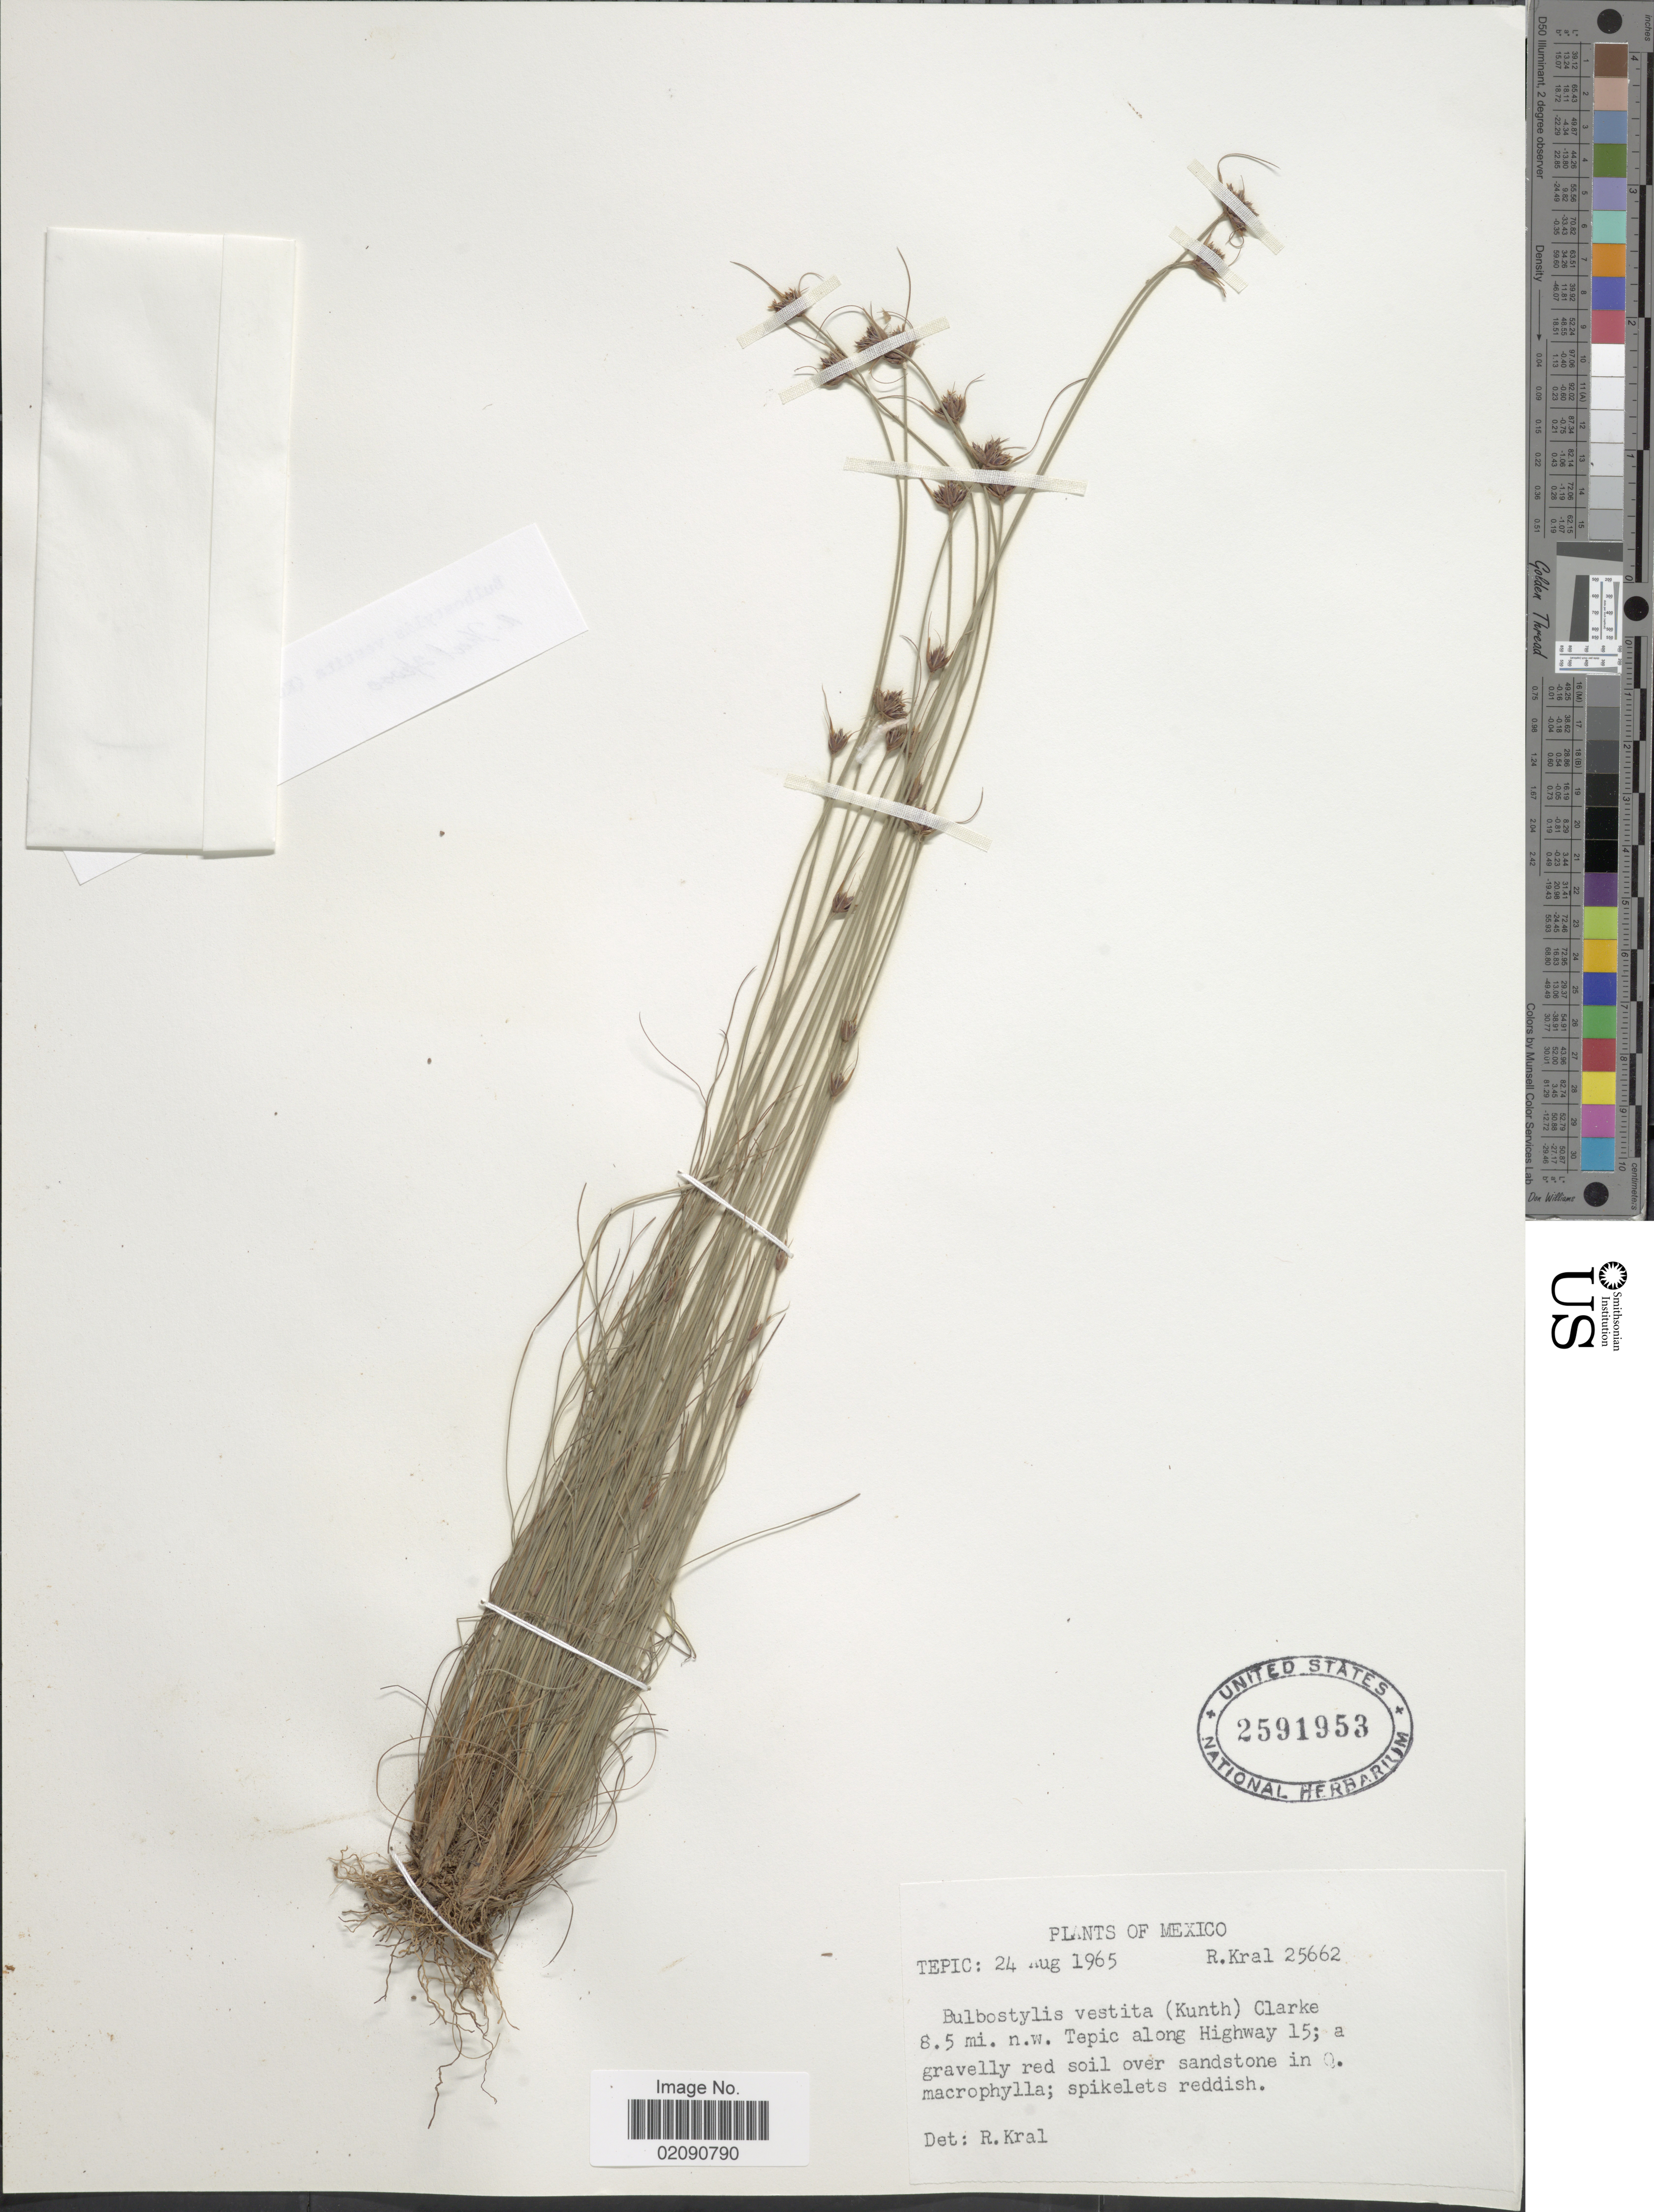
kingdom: Plantae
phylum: Tracheophyta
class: Liliopsida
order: Poales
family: Cyperaceae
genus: Bulbostylis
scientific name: Bulbostylis vestita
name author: (Kunth) C.B. Clarke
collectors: R. Kral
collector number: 25662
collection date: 1965-08-24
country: Mexico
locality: Tepic. 8. mi. n.w. Tepic along Highway 15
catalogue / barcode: US 2591953